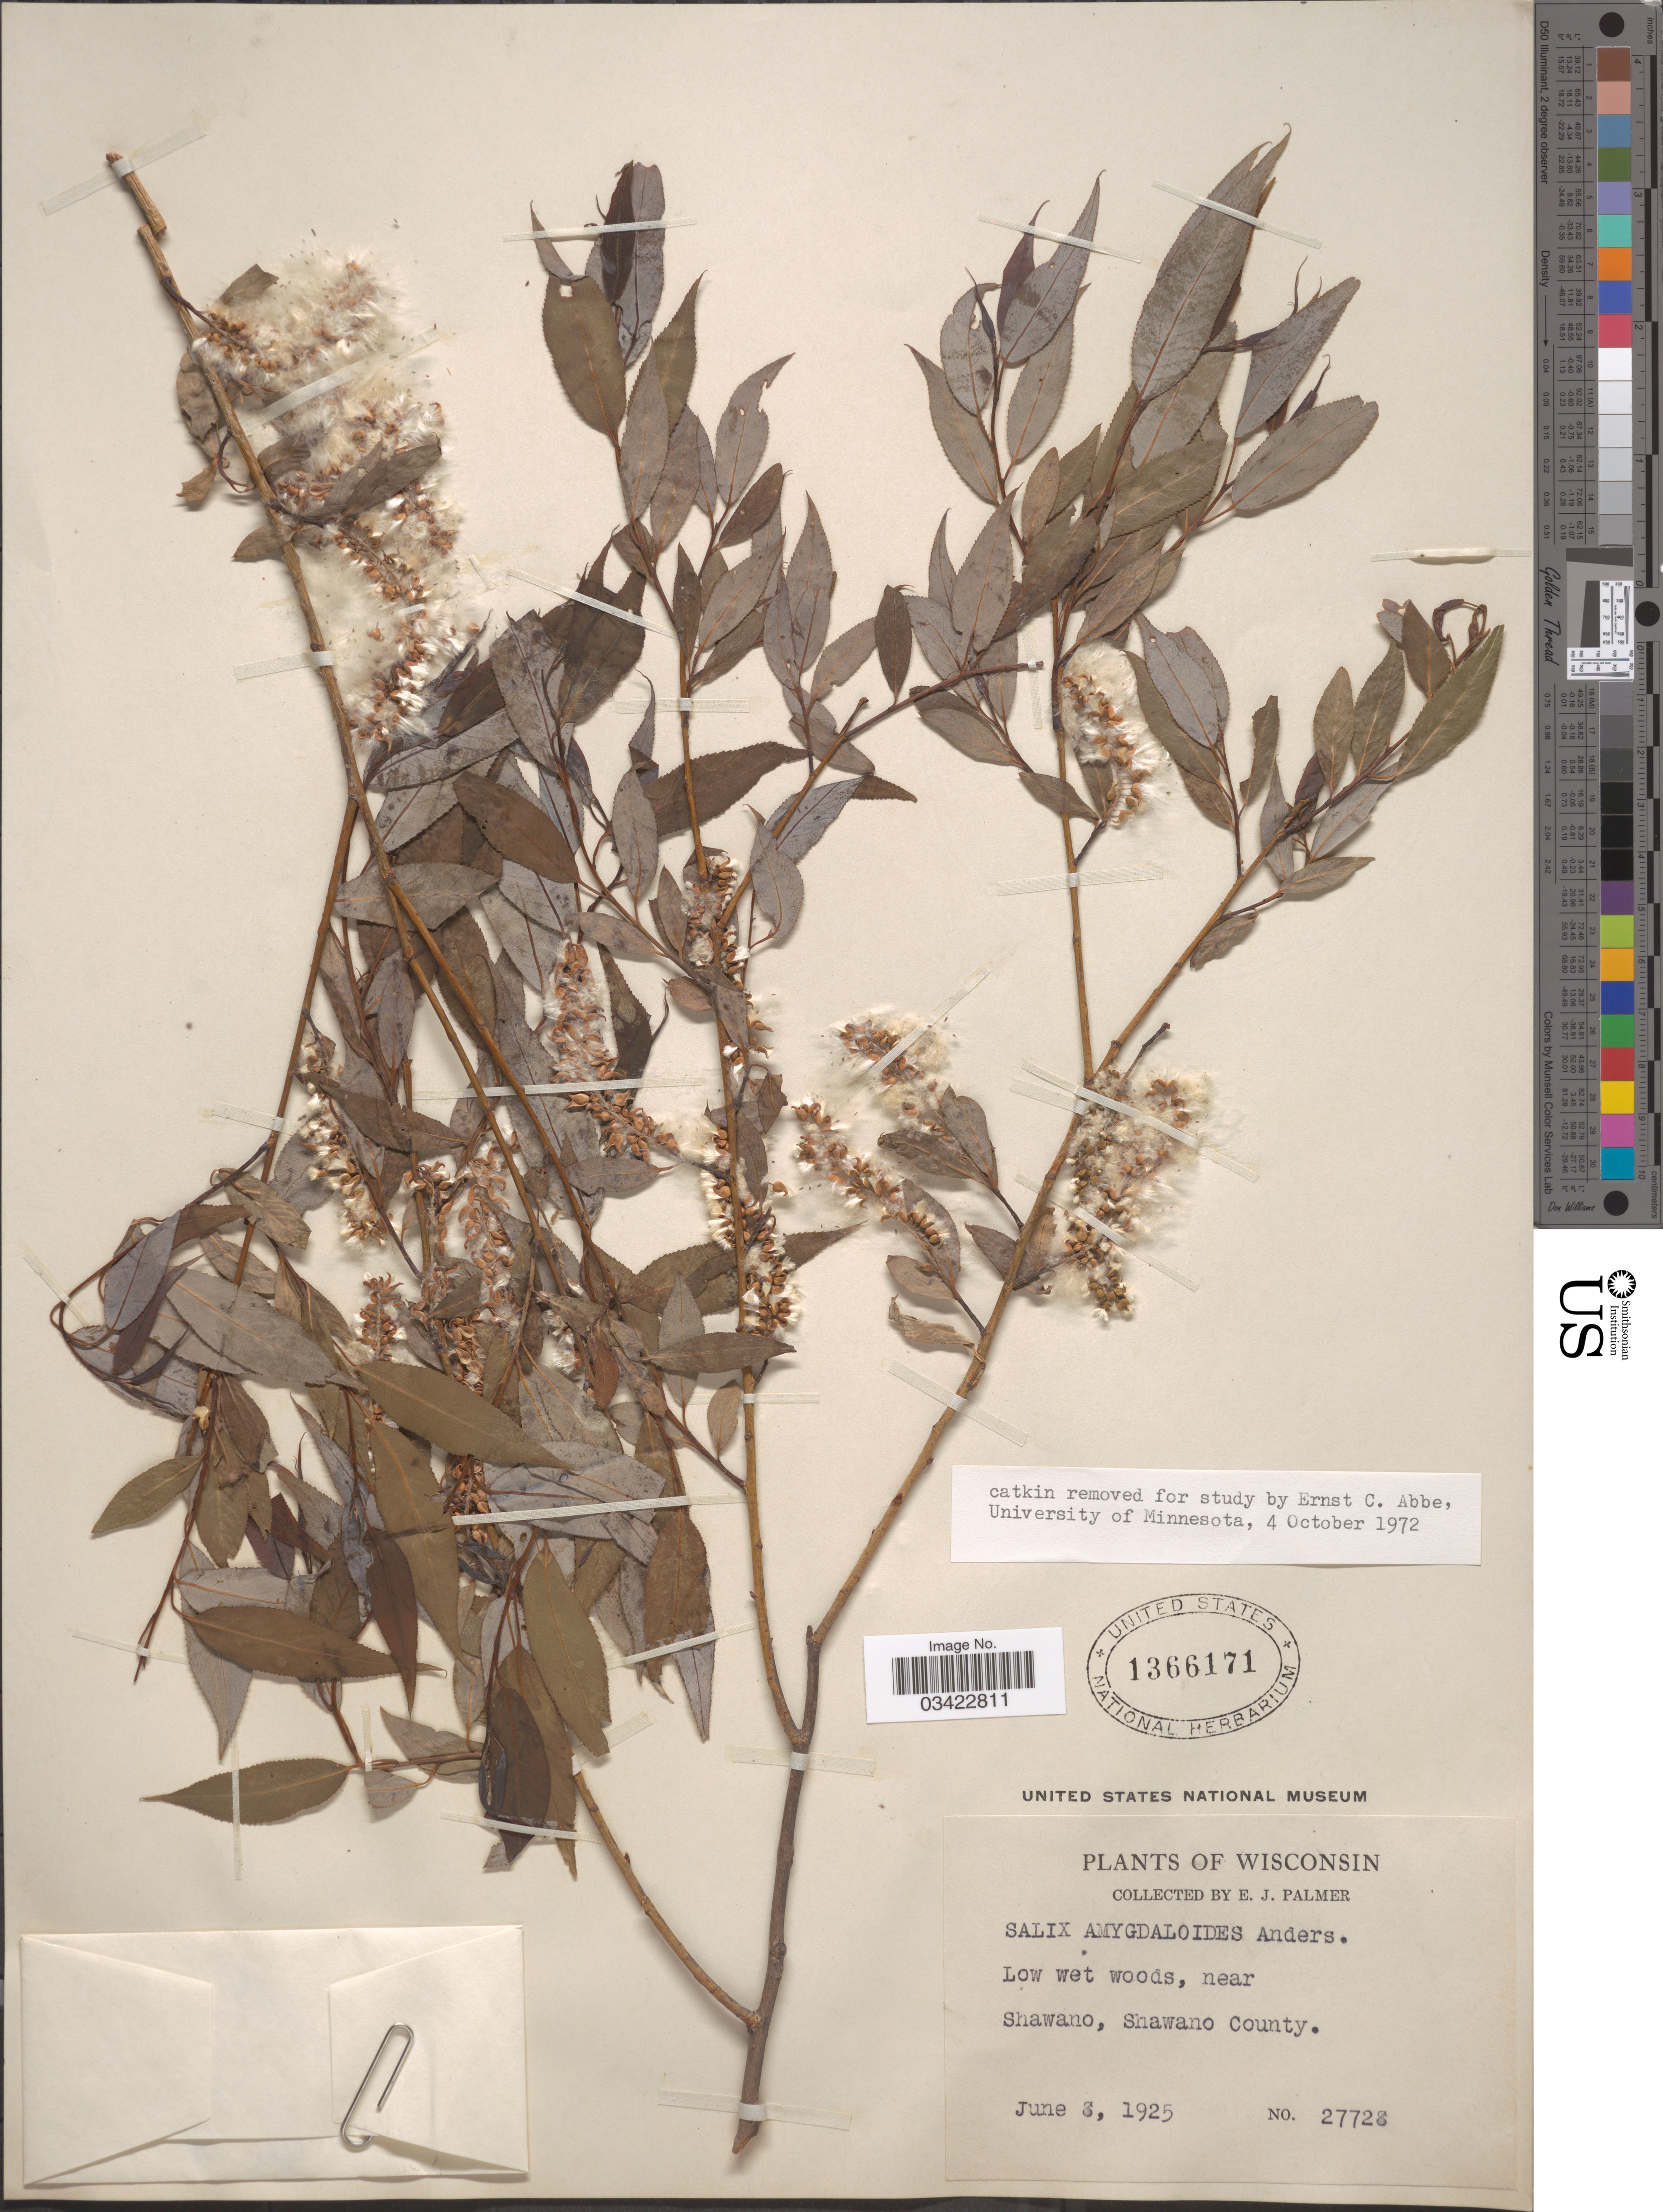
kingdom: Plantae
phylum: Tracheophyta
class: Magnoliopsida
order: Malpighiales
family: Salicaceae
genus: Salix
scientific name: Salix amygdaloides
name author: Andersson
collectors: E. J. Palmer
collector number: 27728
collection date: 1925-06-03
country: United States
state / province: Wisconsin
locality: Near Shawano, Shawano County.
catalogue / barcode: US 1366171